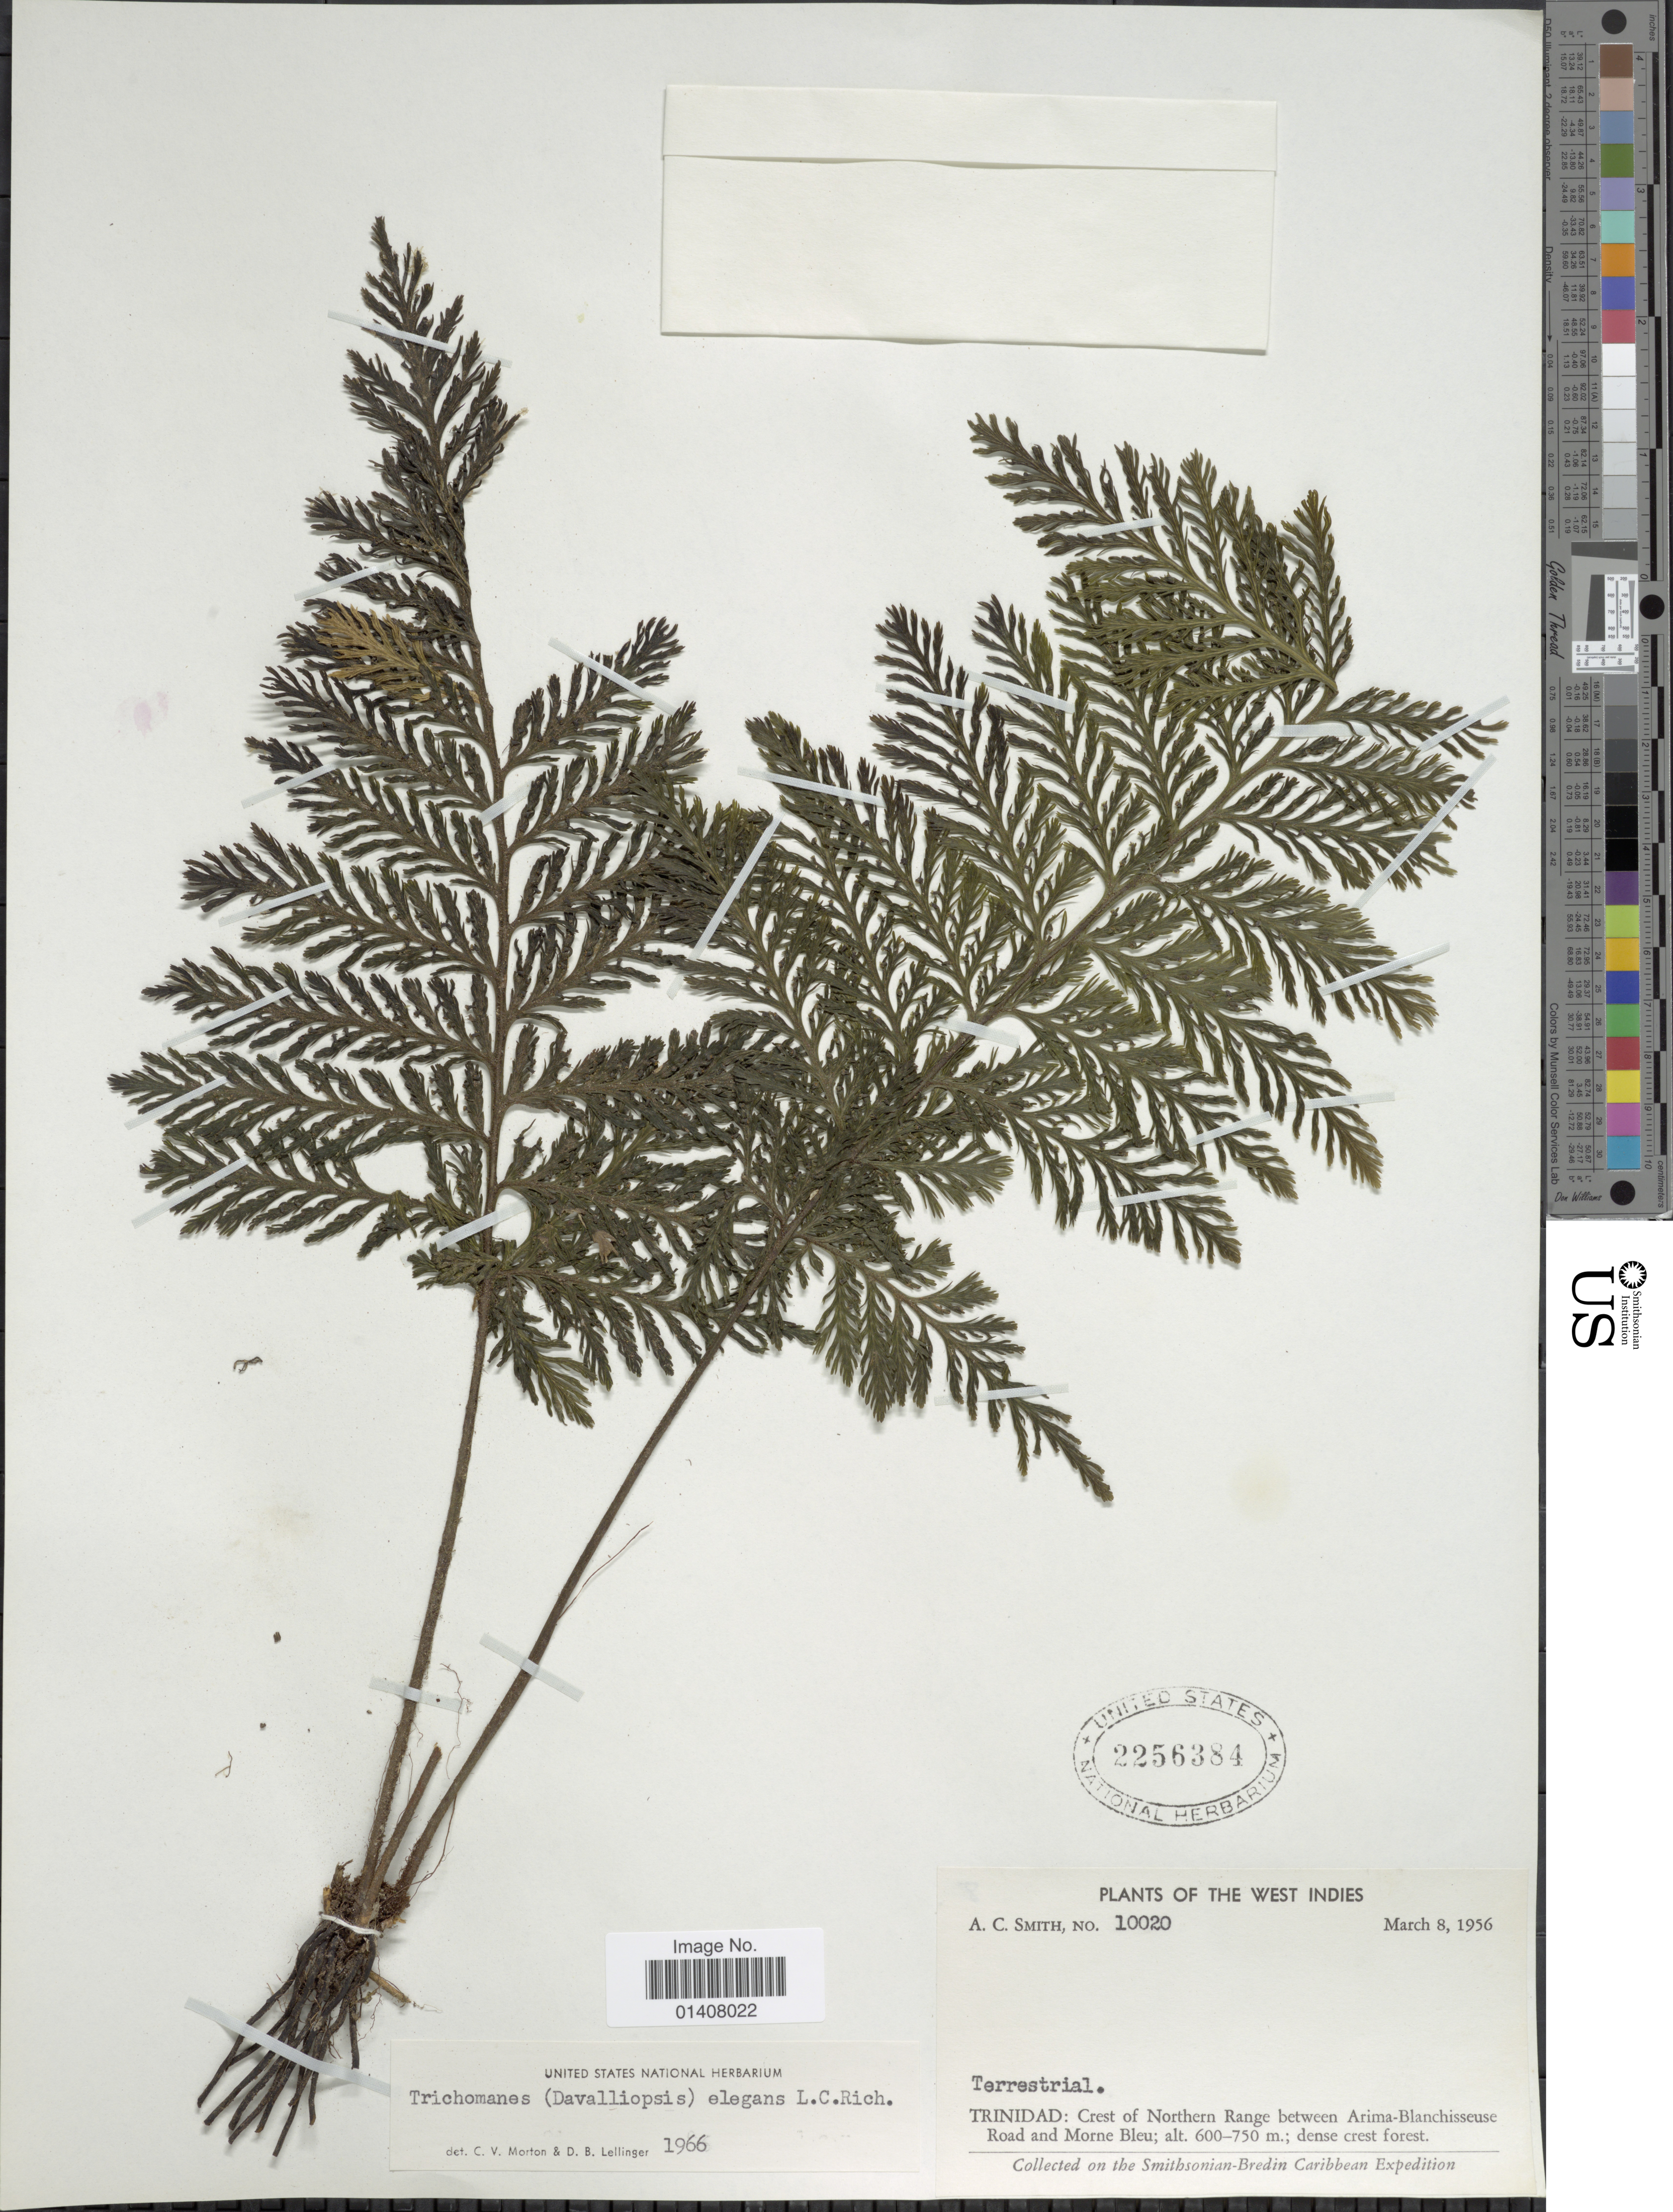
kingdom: Plantae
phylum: Tracheophyta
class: Polypodiopsida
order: Hymenophyllales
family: Hymenophyllaceae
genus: Trichomanes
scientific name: Trichomanes elegans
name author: Rich.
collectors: A. C. Smith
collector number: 10020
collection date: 1956-03-08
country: Trinidad and Tobago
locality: Trinidad: Crest of Northern Range between Arima-Blachisseuse Road and Morne Bleu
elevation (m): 600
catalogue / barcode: US 2256384